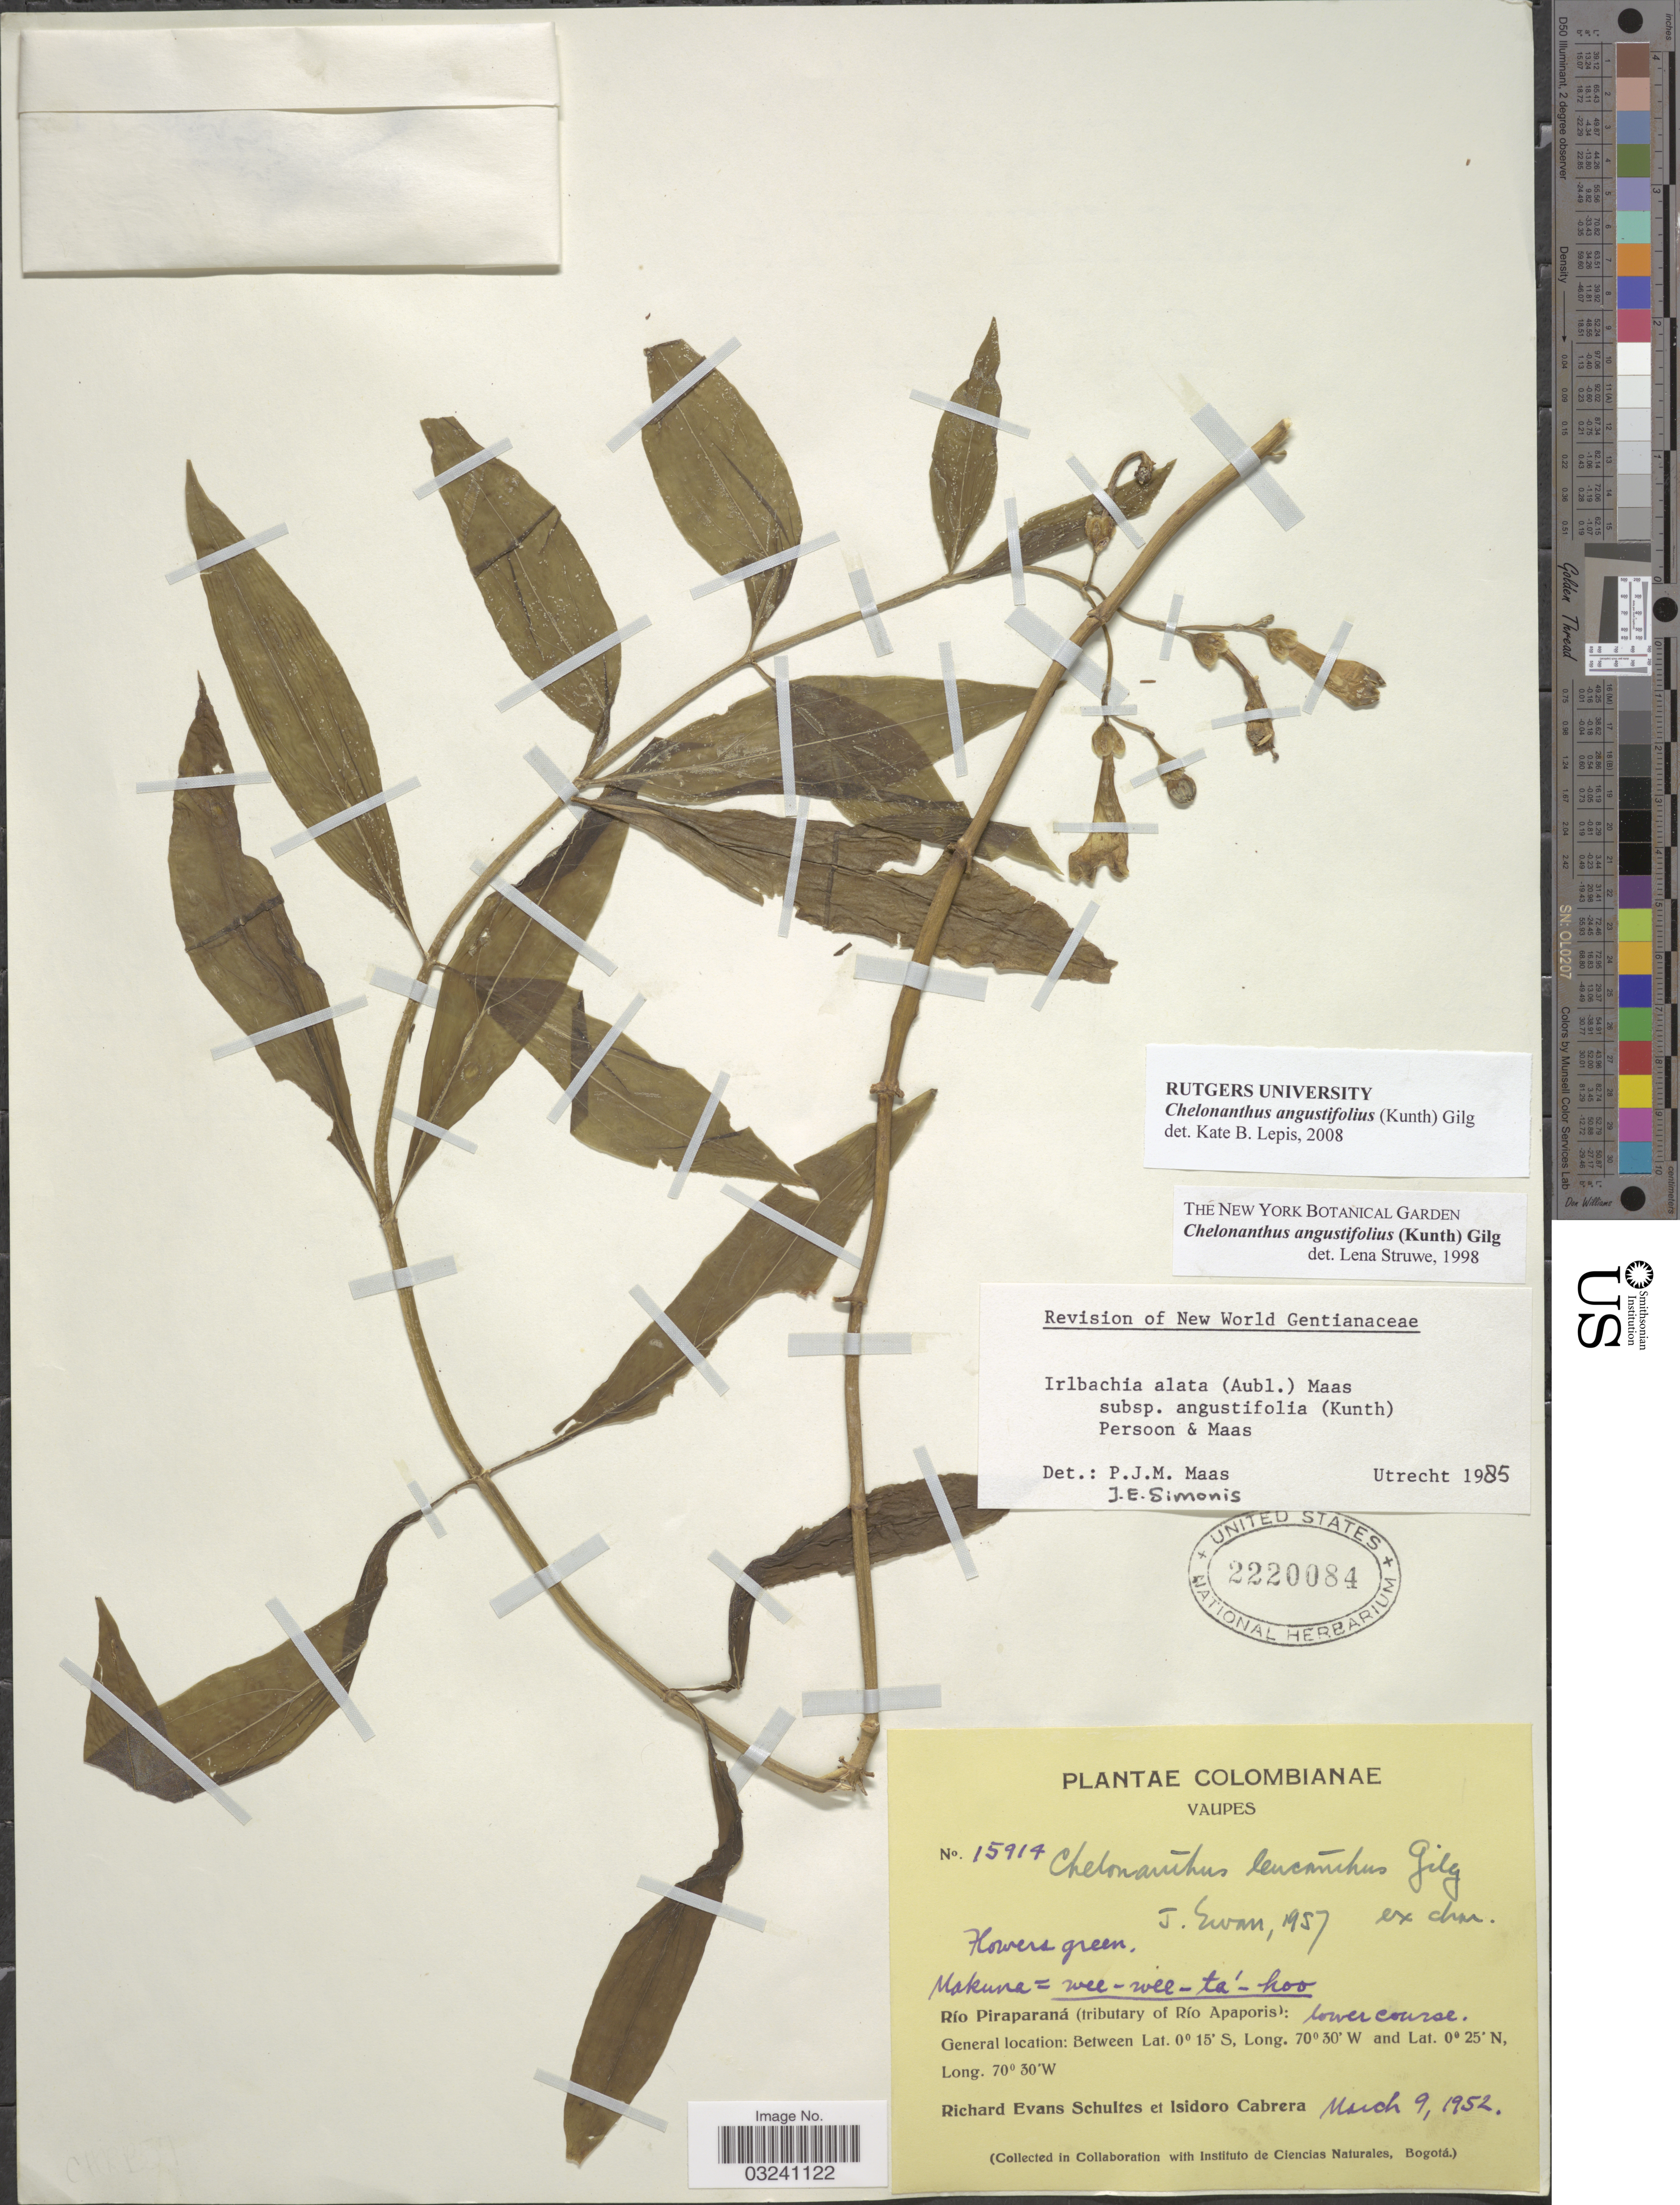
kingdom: Plantae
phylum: Tracheophyta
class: Magnoliopsida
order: Gentianales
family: Gentianaceae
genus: Chelonanthus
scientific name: Chelonanthus angustifolius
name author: (Kunth) Gilg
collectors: R. E. Schultes & I. Cabrera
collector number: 15914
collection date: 1952-03-09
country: Colombia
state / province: Vaupés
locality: Río Piraparaná (tributary of Río Apaporis): lower course.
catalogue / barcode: US 2220084